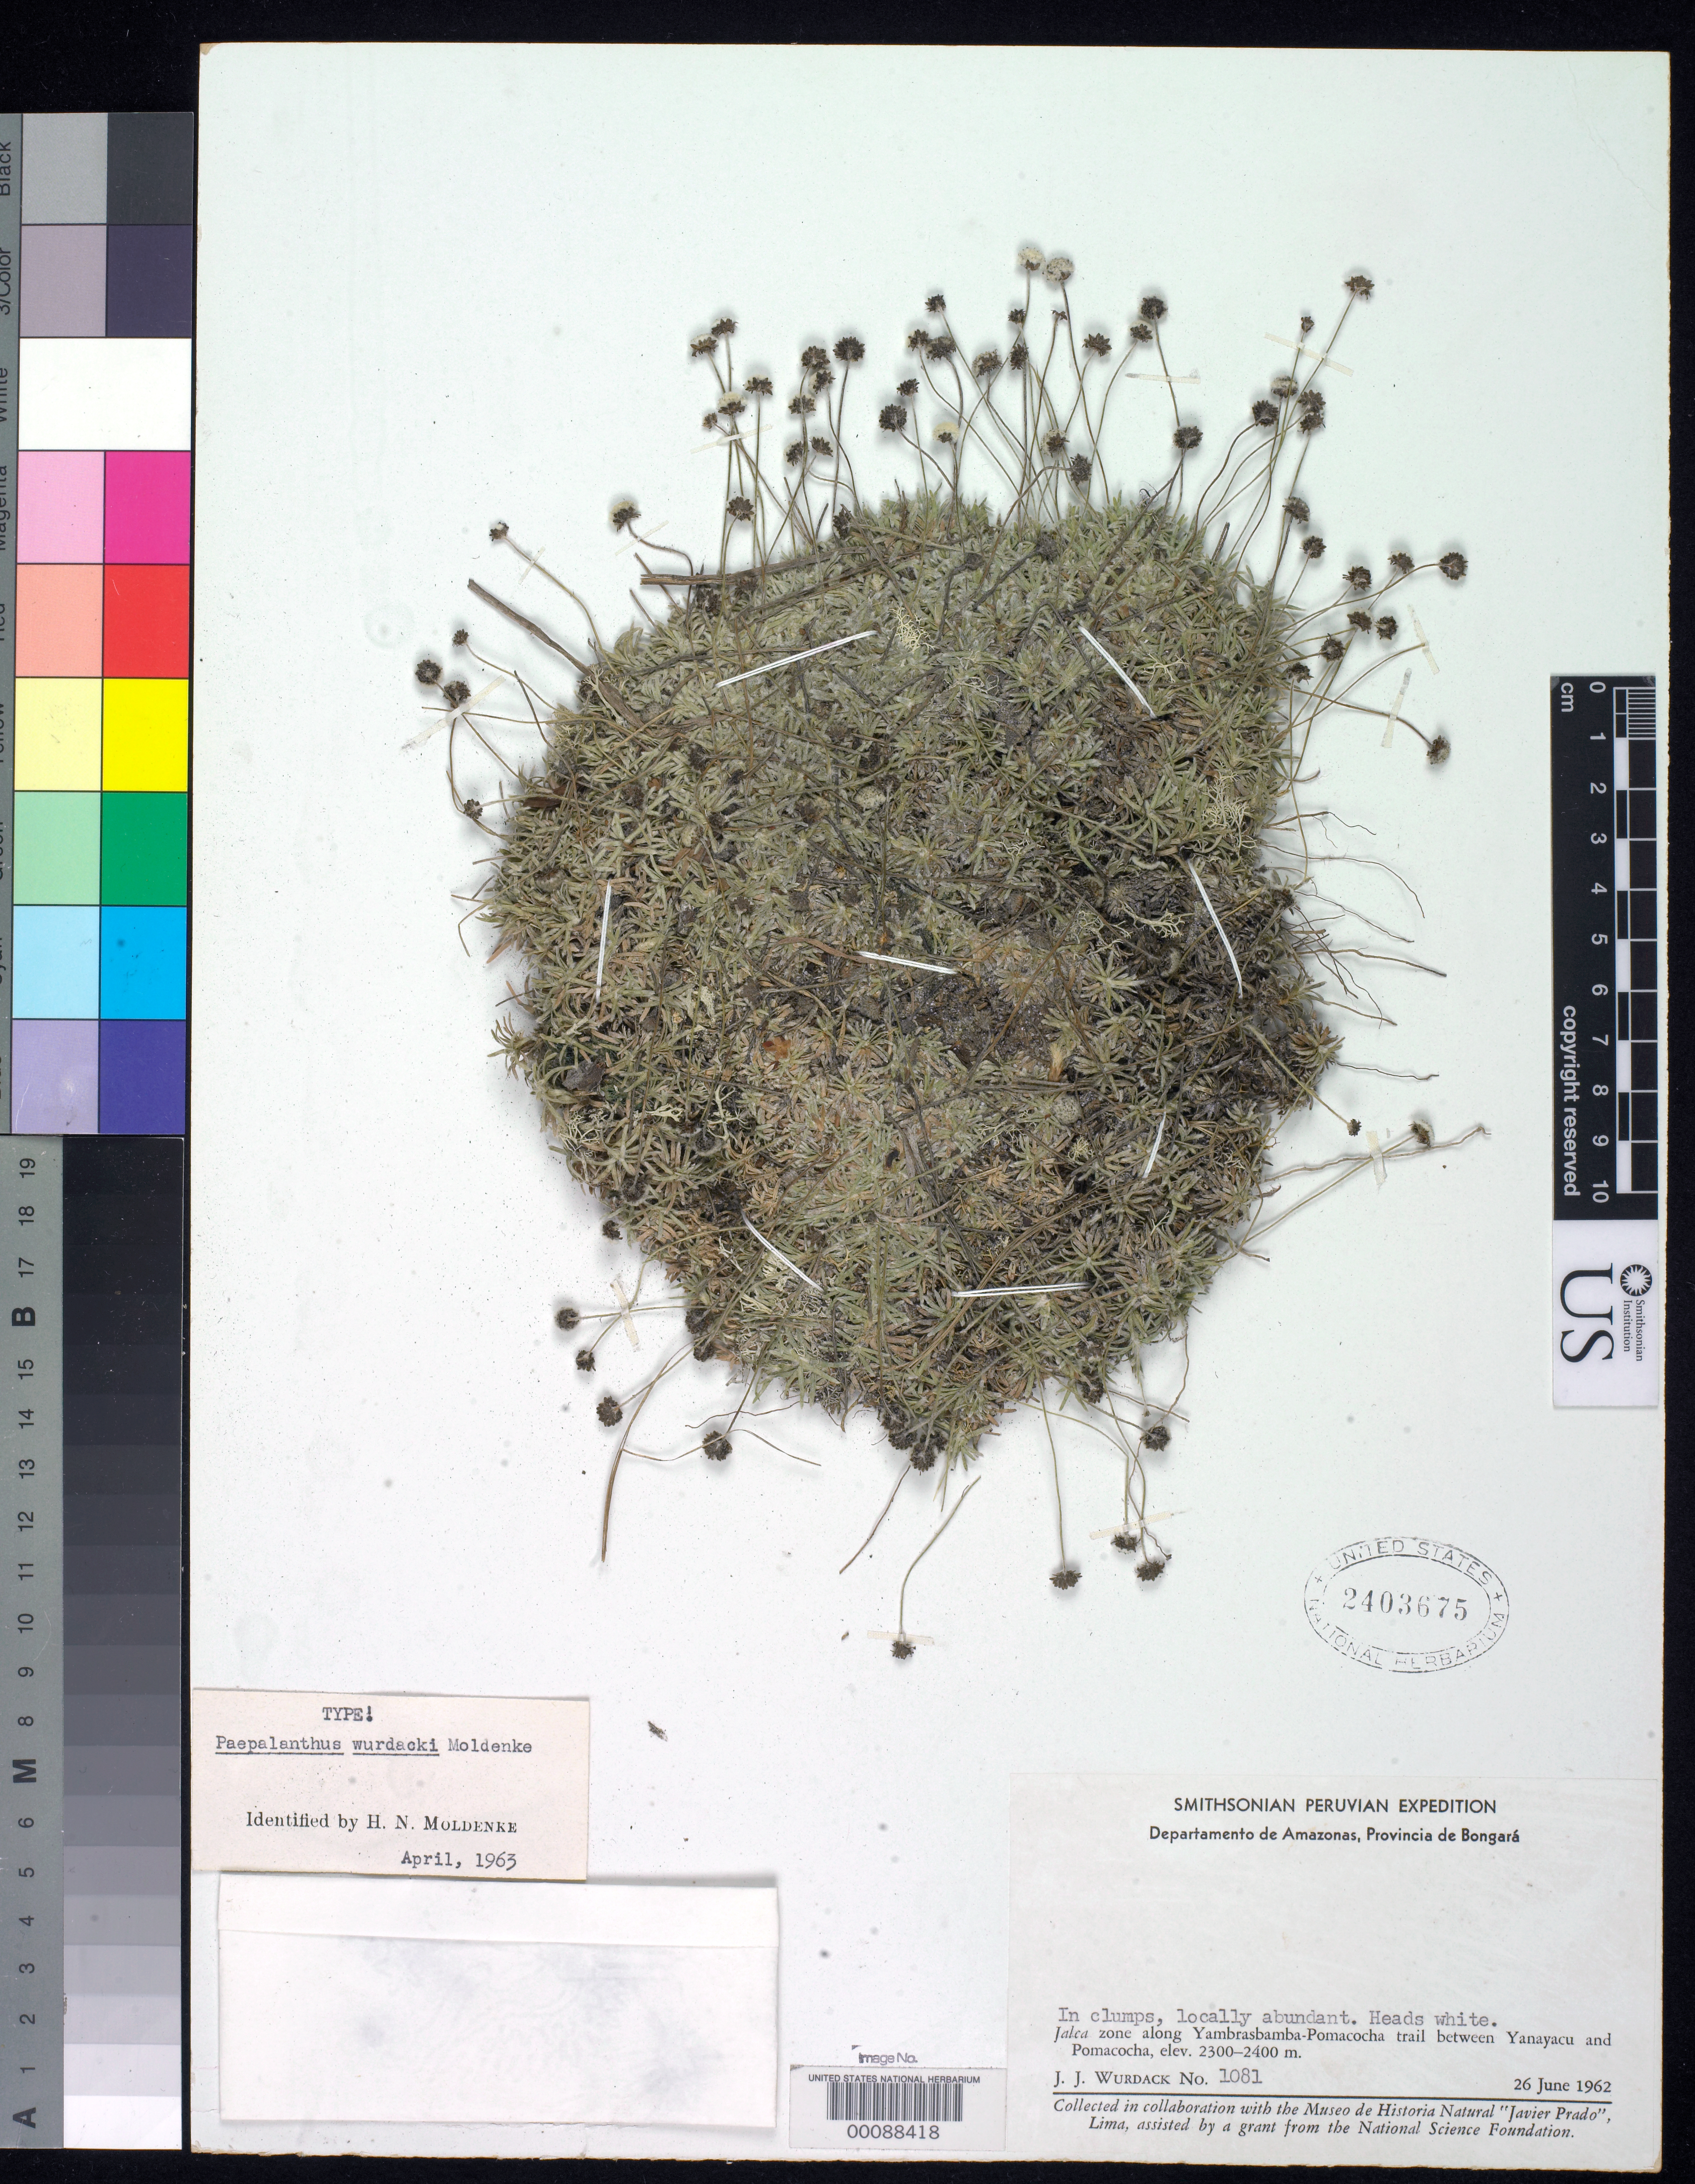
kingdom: Plantae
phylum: Tracheophyta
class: Liliopsida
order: Poales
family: Eriocaulaceae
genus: Paepalanthus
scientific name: Paepalanthus wurdackii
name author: Moldenke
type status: Holotype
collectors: J. J. Wurdack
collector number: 1081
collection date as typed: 26 Jun 1962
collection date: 1962-06-26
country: Peru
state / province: Amazonas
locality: Yambrasbamba-Pomacocha Trail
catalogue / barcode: US 2403675